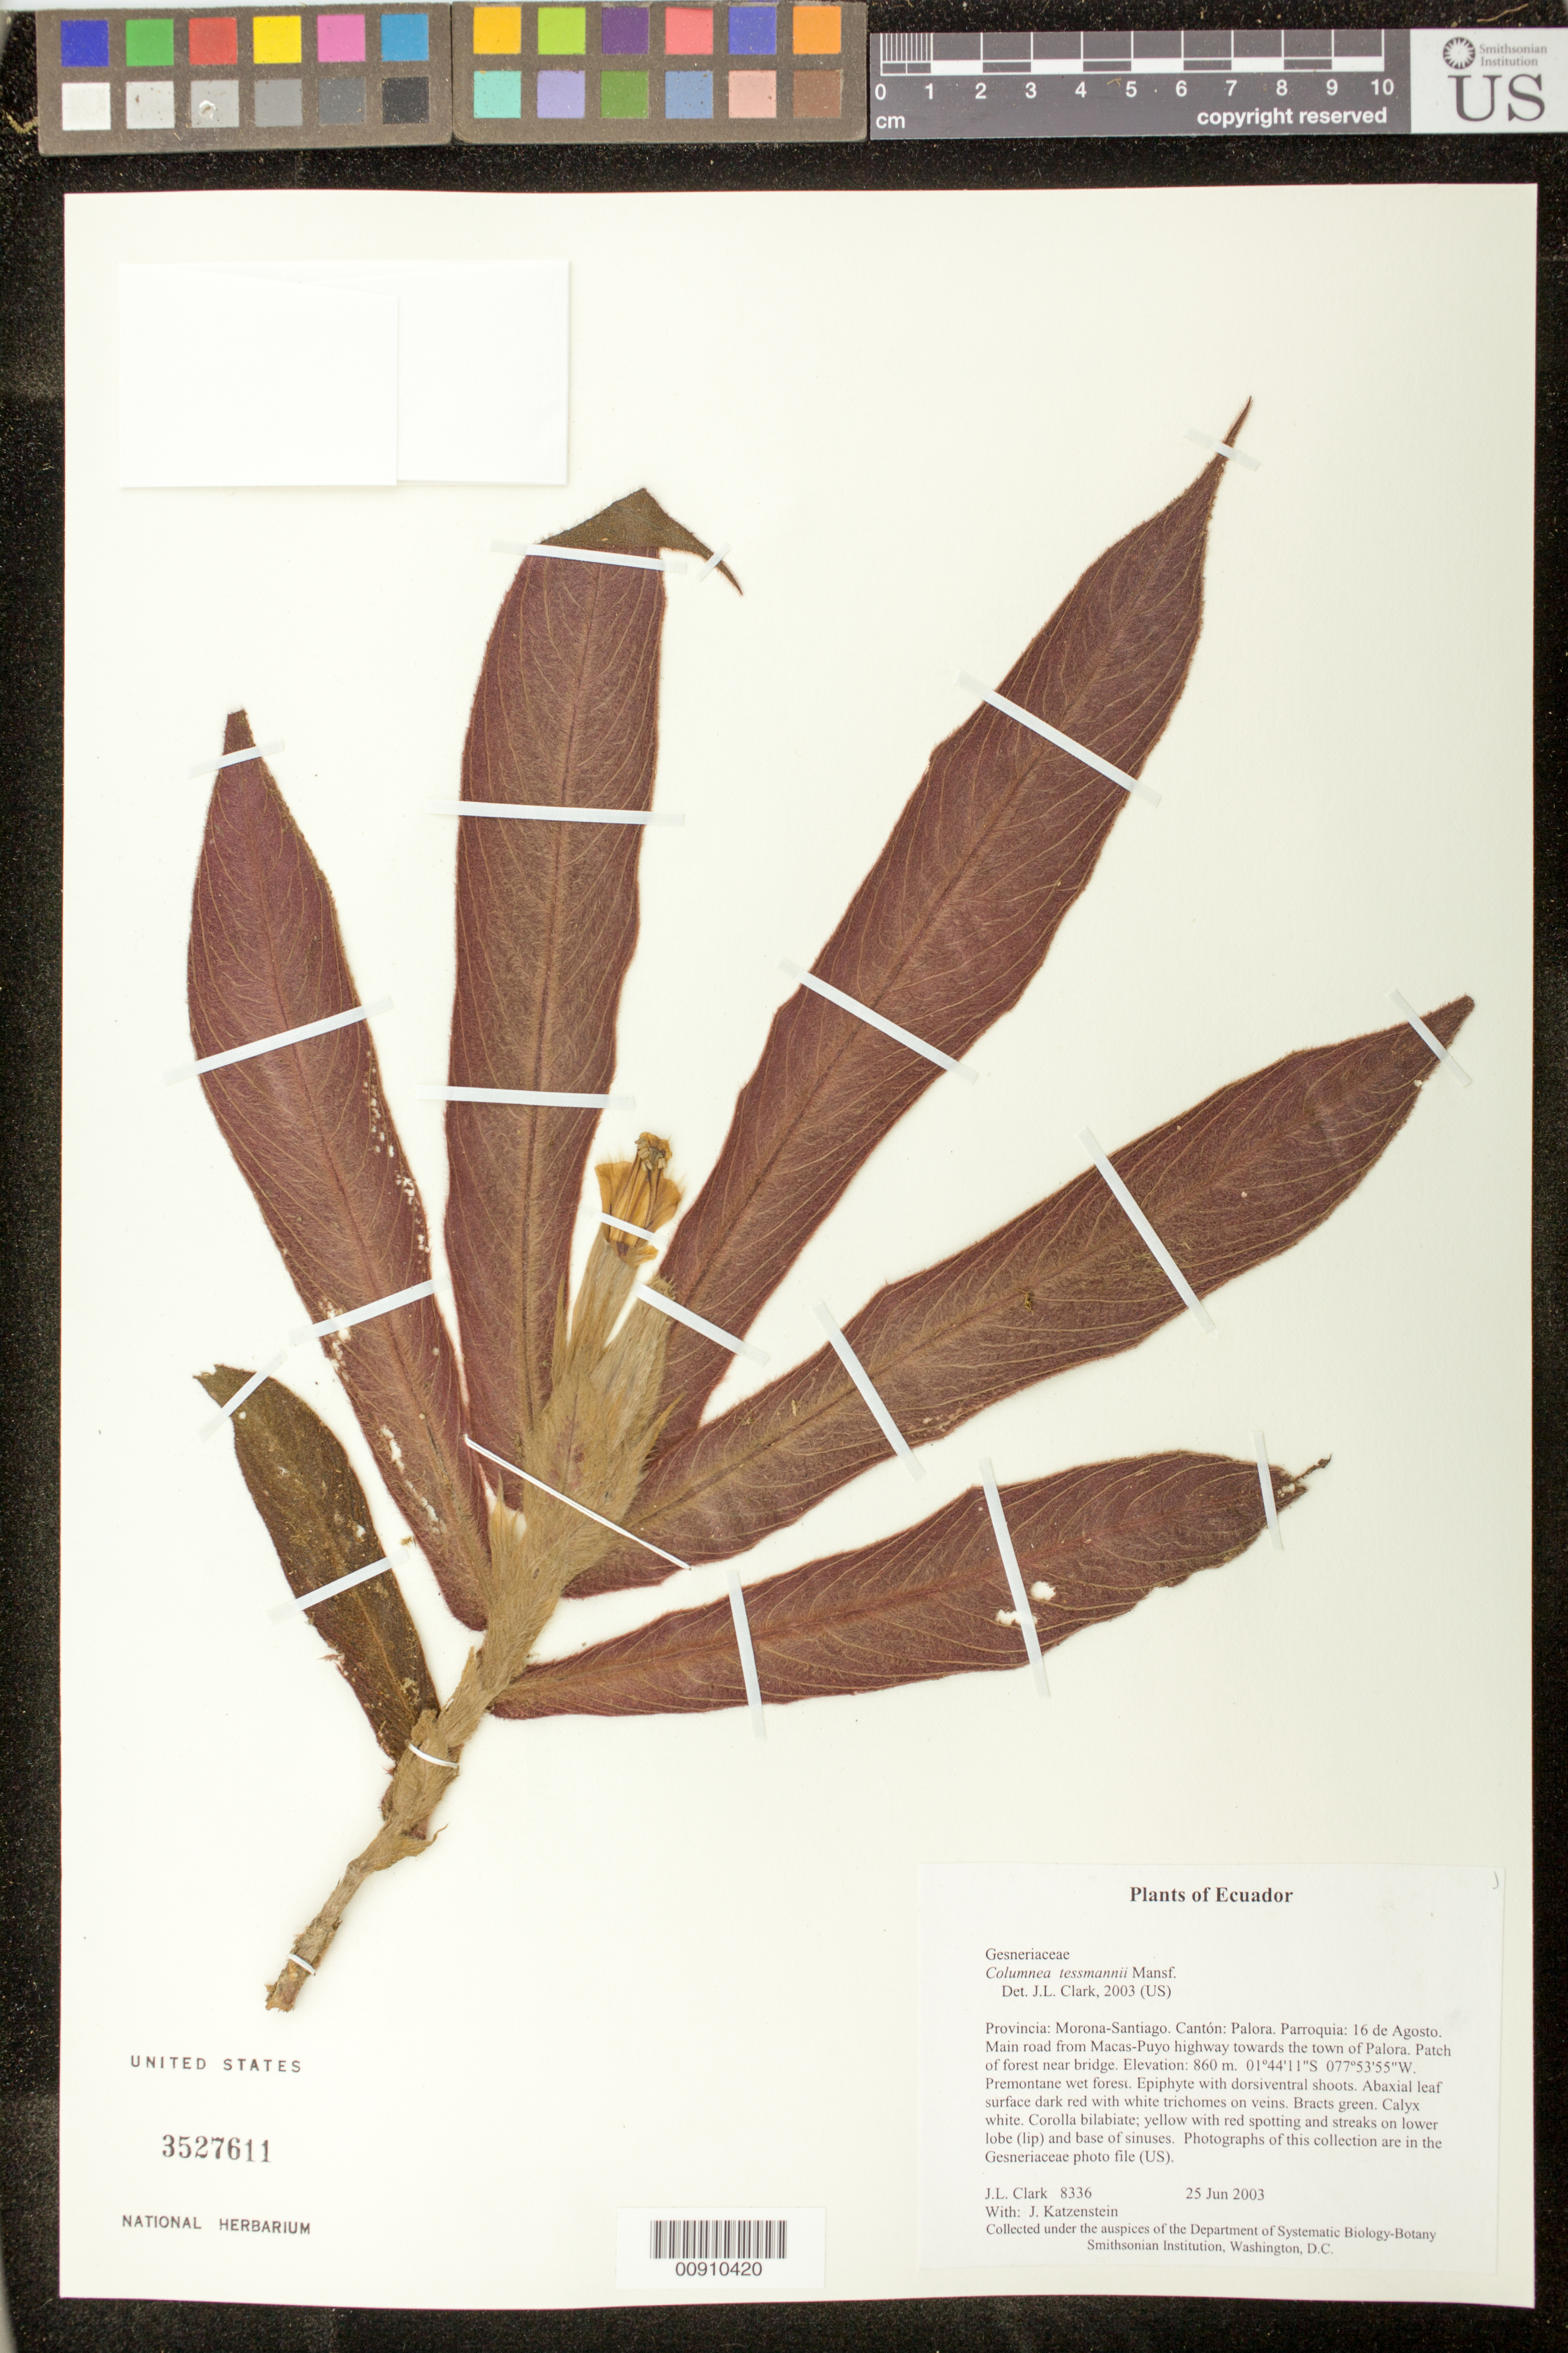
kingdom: Plantae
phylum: Tracheophyta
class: Magnoliopsida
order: Lamiales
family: Gesneriaceae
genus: Columnea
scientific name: Columnea tessmannii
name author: Mansf.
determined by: Clark, J. L., (SEL), The Marie Selby Botanical Garden (UNITED STATES)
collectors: J. L. Clark & J. Katzenstein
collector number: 8336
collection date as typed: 25 Jun 2003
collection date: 2003-06-25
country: Ecuador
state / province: Morona-Santiago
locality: Palora. Parroquia: 16 de Agosto. Main road from Macas-Puyo highway towards the town of Palora. Patch of forest near bridge.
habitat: Premontane wet forest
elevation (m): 860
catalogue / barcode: US 3527611